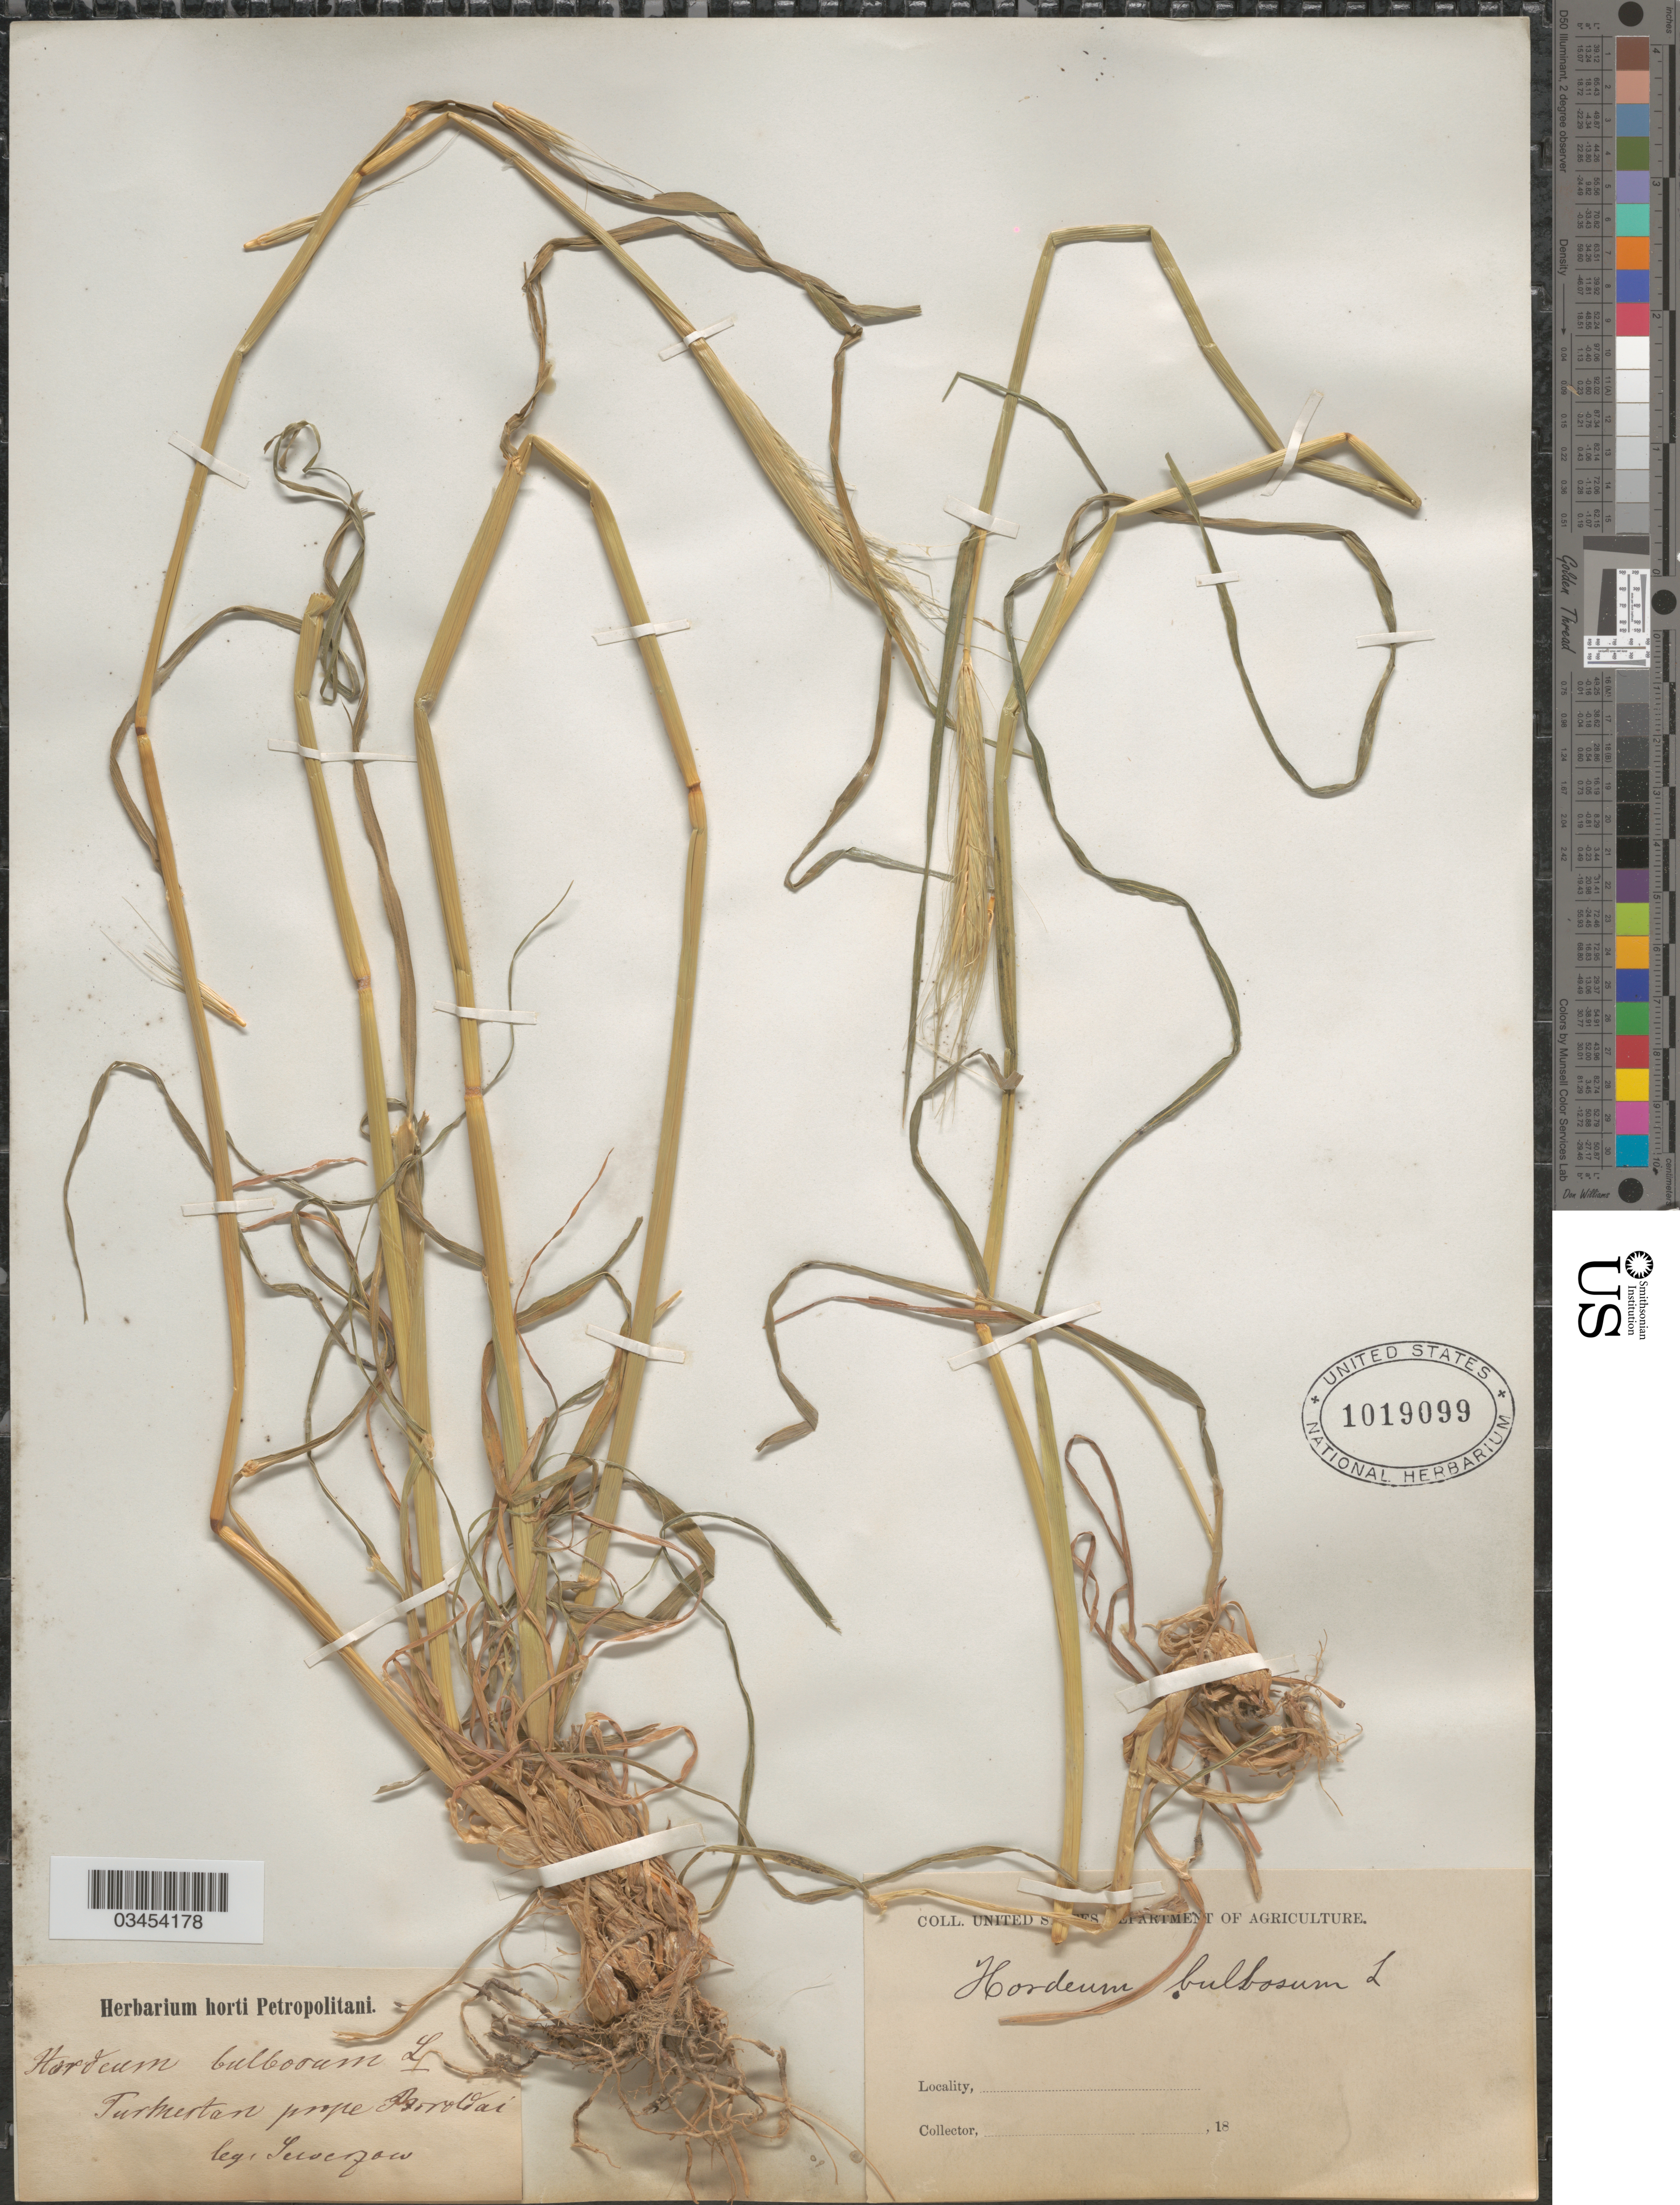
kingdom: Plantae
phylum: Tracheophyta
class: Liliopsida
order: Poales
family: Poaceae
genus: Hordeum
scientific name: Hordeum bulbosum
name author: L.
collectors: -. Sewerzow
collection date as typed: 18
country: Kazakhstan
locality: Turkestan prope Boroldai.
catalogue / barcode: US 1019099